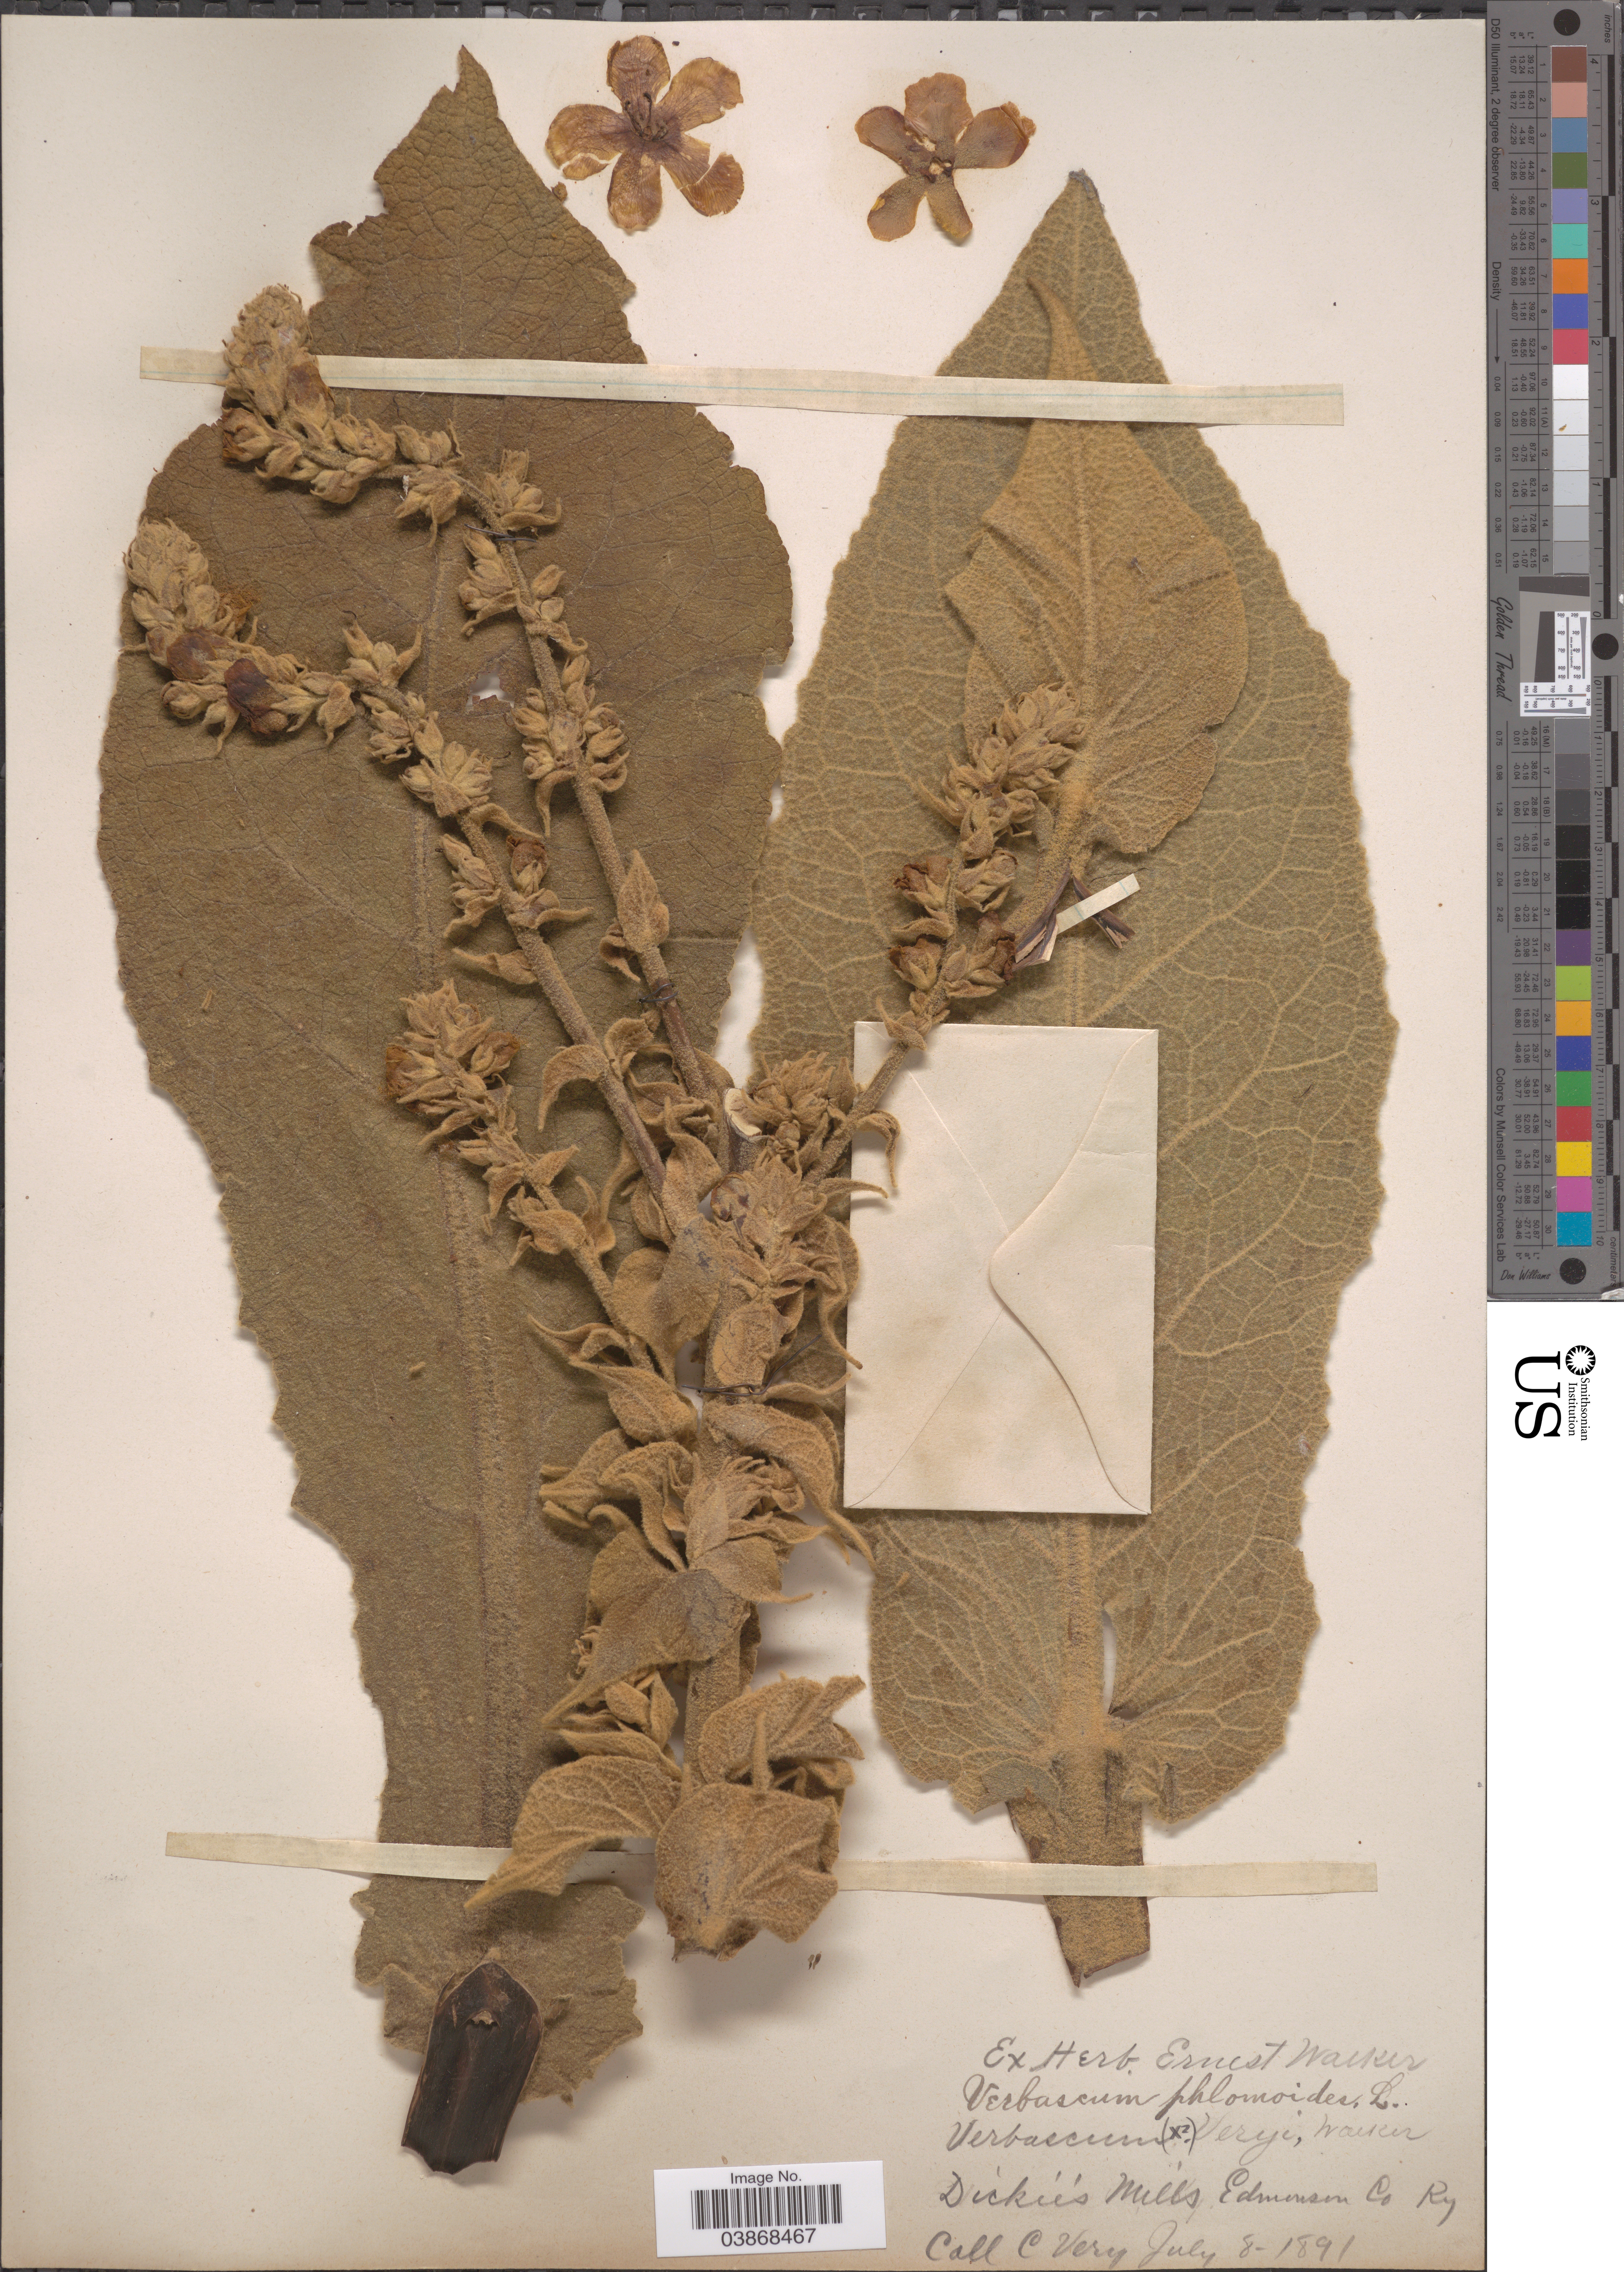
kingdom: Plantae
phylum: Tracheophyta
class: Magnoliopsida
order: Lamiales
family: Scrophulariaceae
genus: Verbascum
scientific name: Verbascum phlomoides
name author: L.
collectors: C. Very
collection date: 1891-07-08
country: United States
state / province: Kentucky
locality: Dickiés Mills. Edmonson Co.